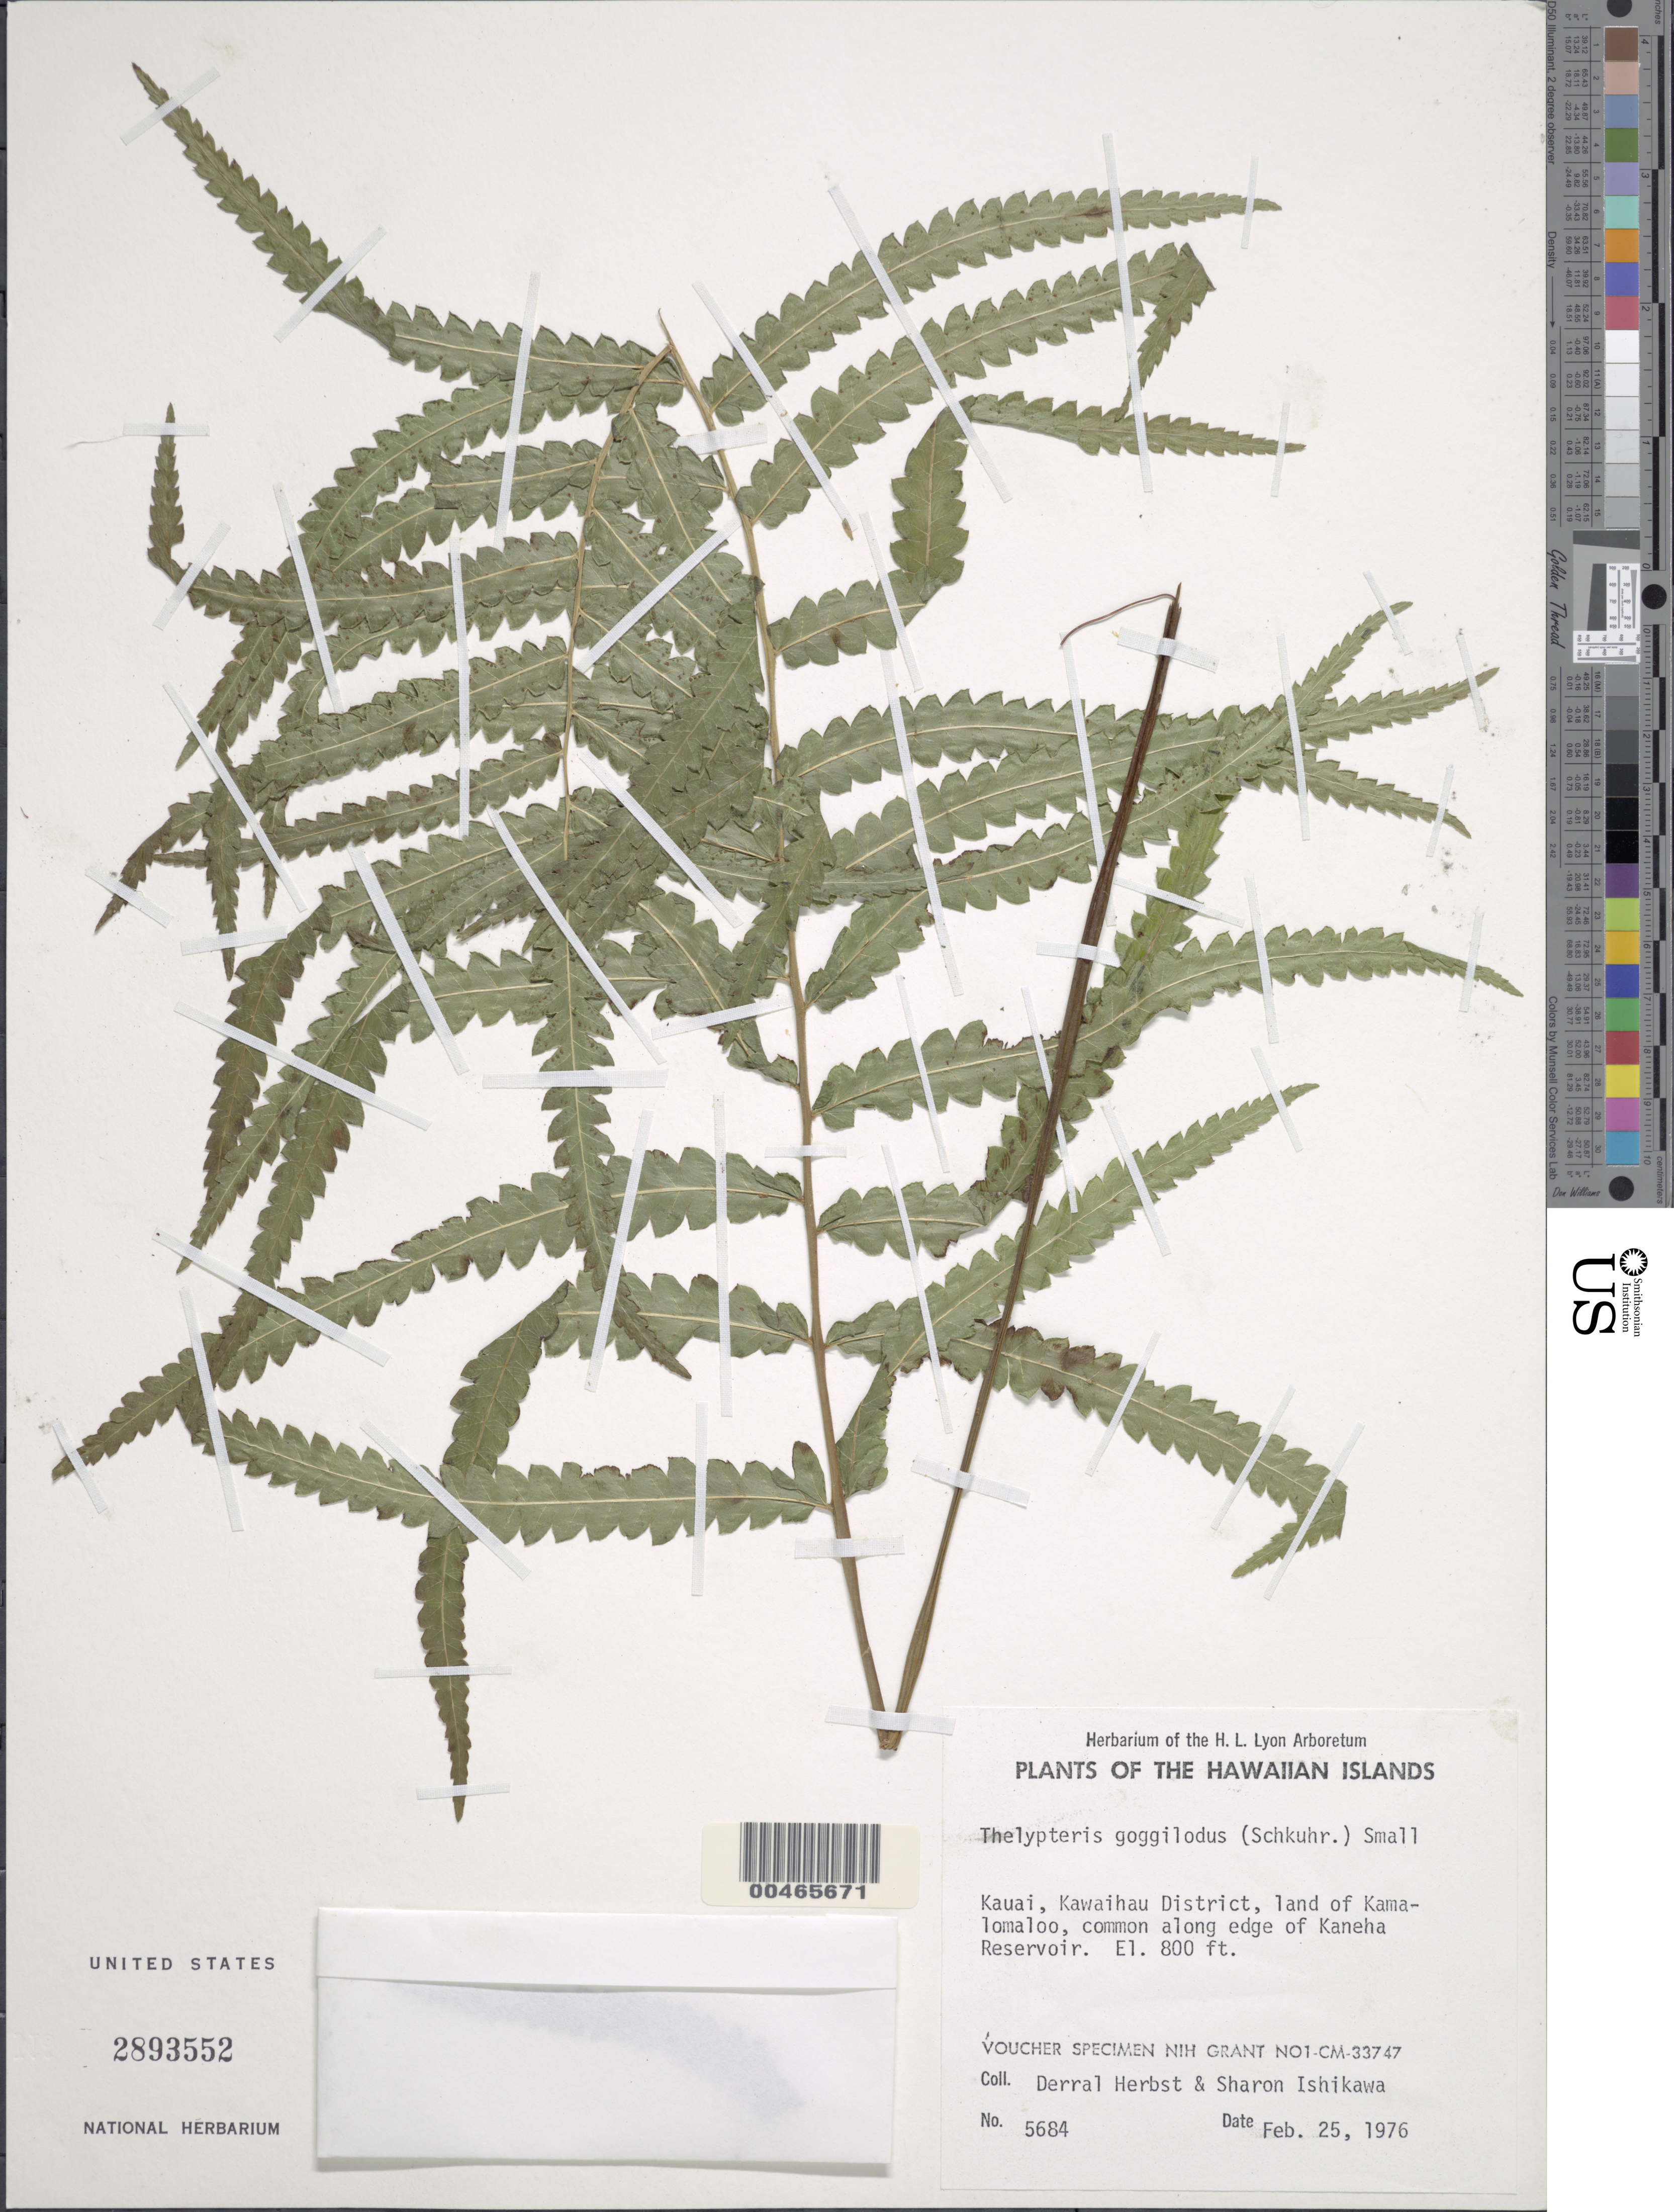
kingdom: Plantae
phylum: Tracheophyta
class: Polypodiopsida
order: Polypodiales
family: Thelypteridaceae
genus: Cyclosorus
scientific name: Cyclosorus interruptus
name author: (Willd.) H. Itô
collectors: D. R. Herbst & S. Ishikawa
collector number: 5684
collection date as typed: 25 Feb 1976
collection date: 1976-02-25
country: United States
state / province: Hawaii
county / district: Kauai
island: Kaua'i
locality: Kawaihau District, land of Kamalomaloo, common along edge of Kaneha Reservoir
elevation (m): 244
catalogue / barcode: US 2893552